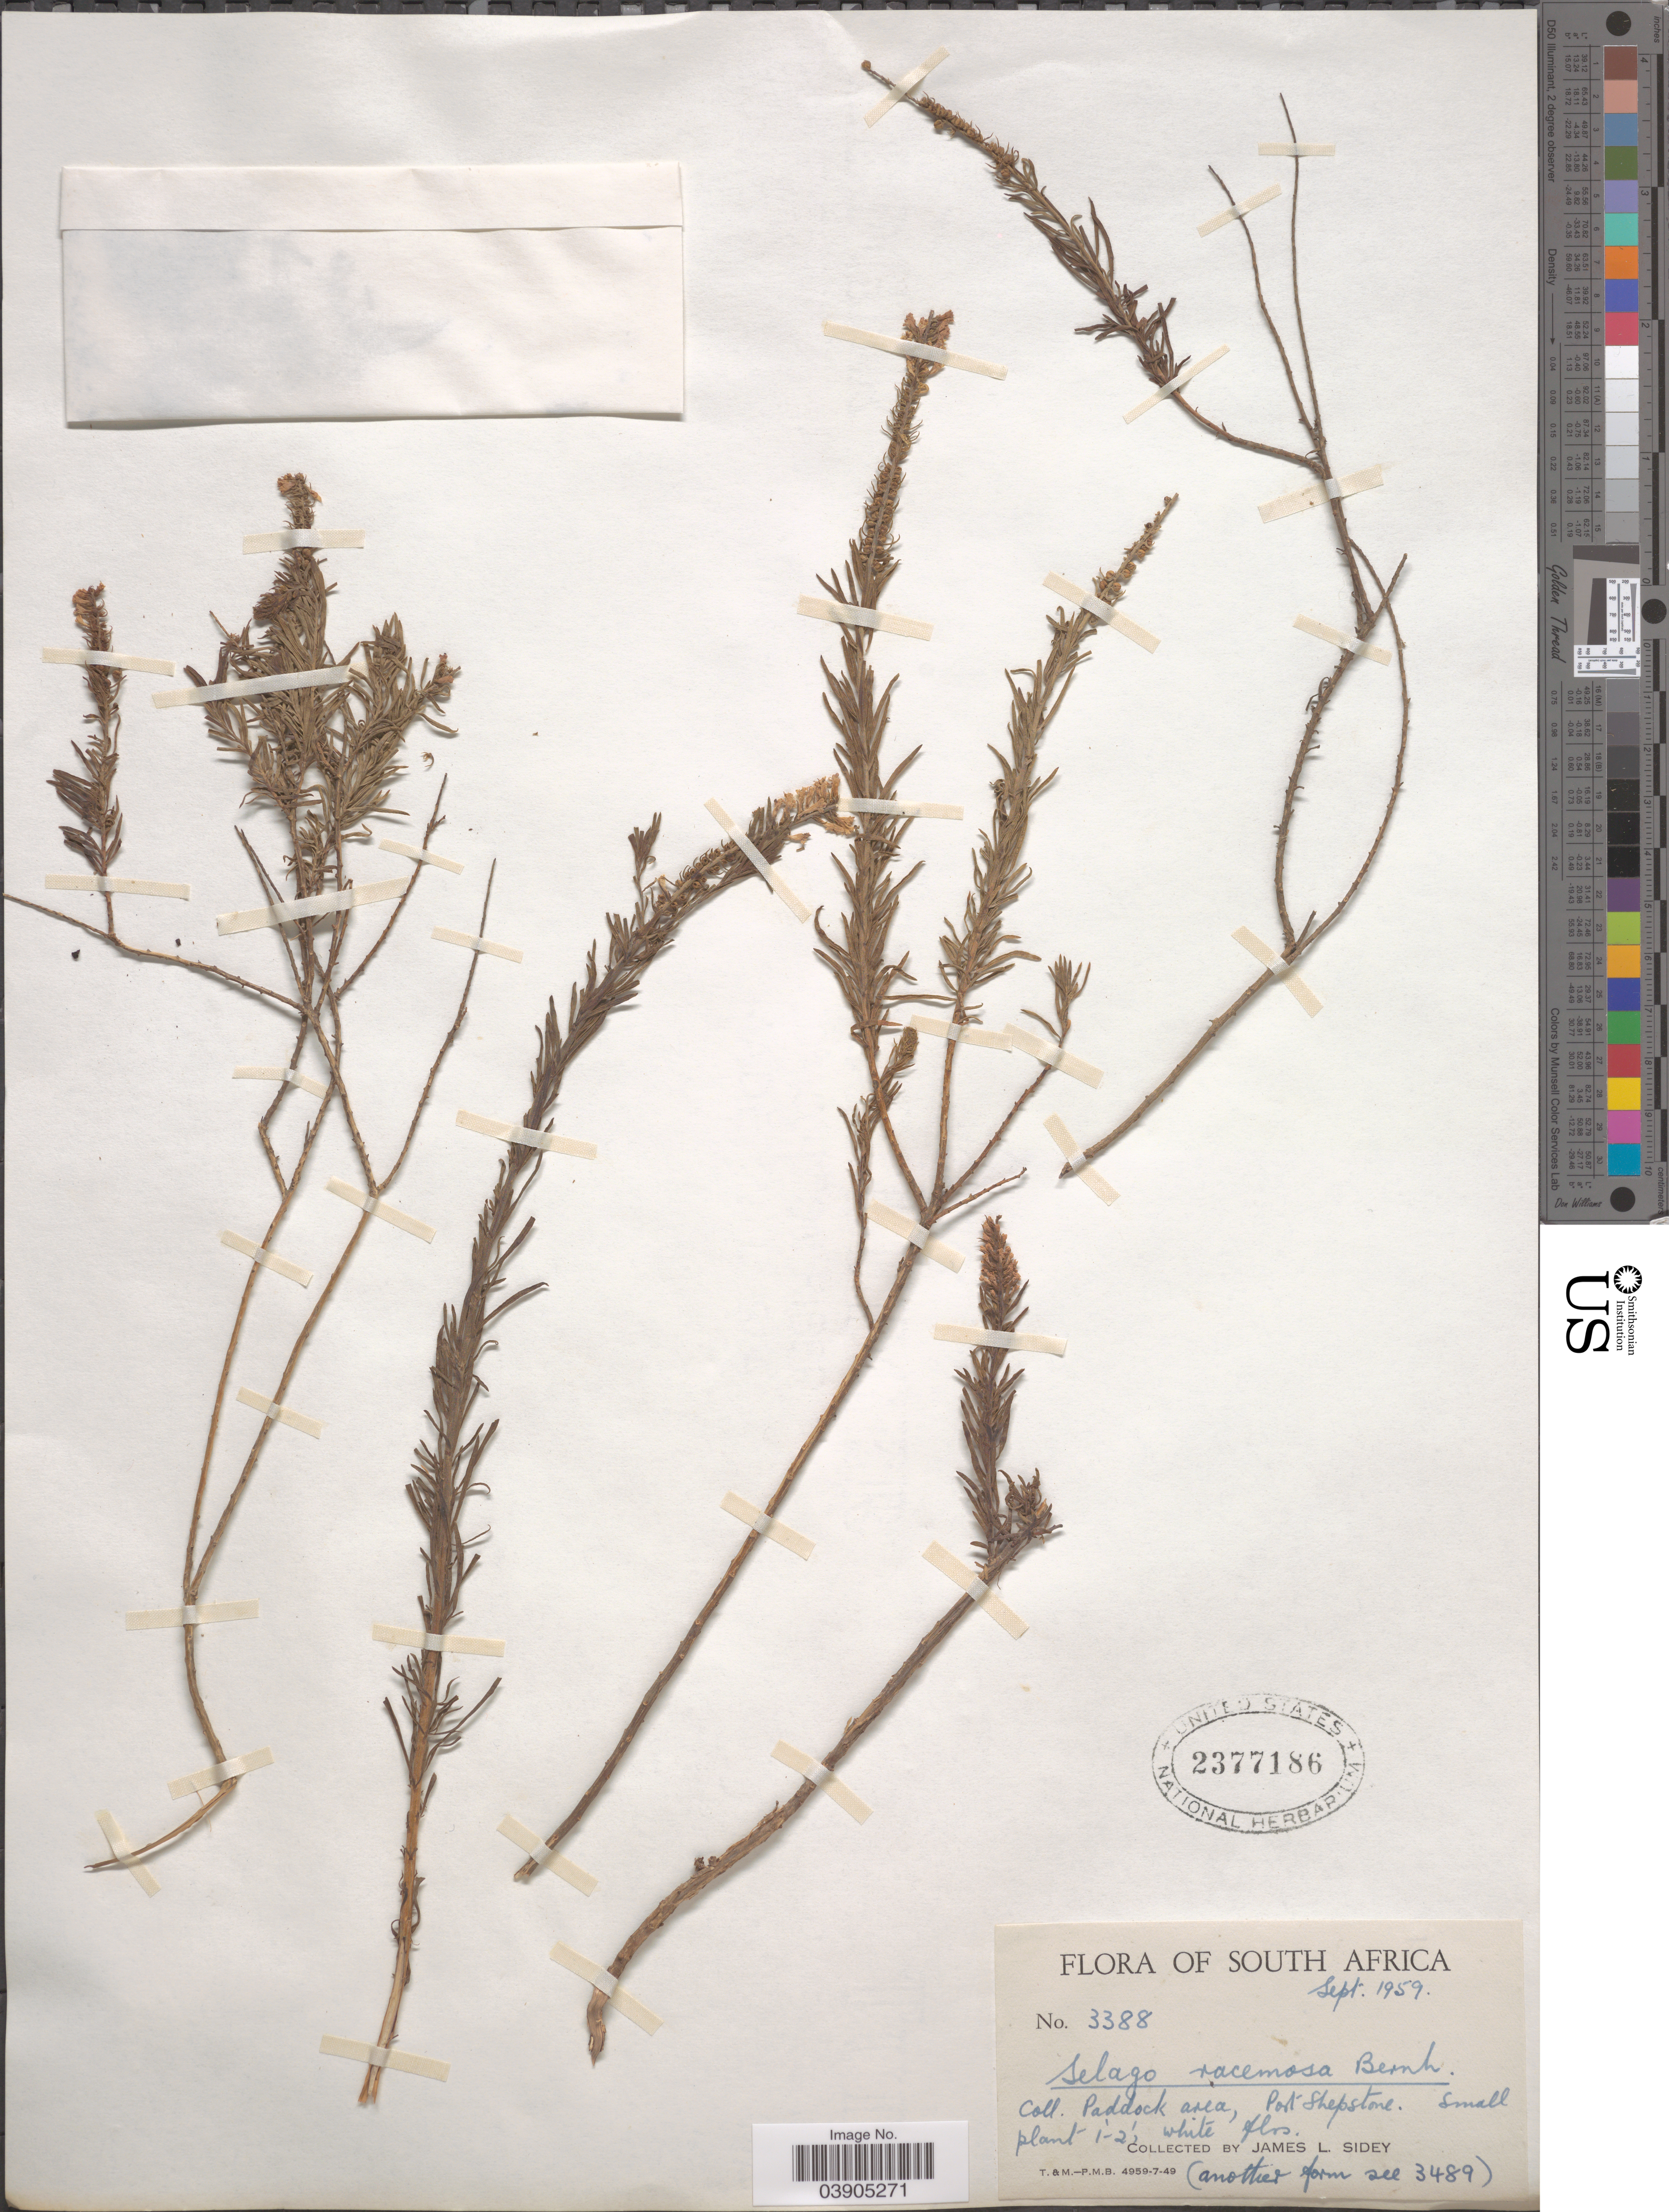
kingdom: Plantae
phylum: Tracheophyta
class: Magnoliopsida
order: Lamiales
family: Scrophulariaceae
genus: Selago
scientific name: Selago racemosa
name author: Bernh.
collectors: J. L. Sidey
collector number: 3388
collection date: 1959-09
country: South Africa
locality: Paddock area, Port Shepstone.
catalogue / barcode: US 2377186